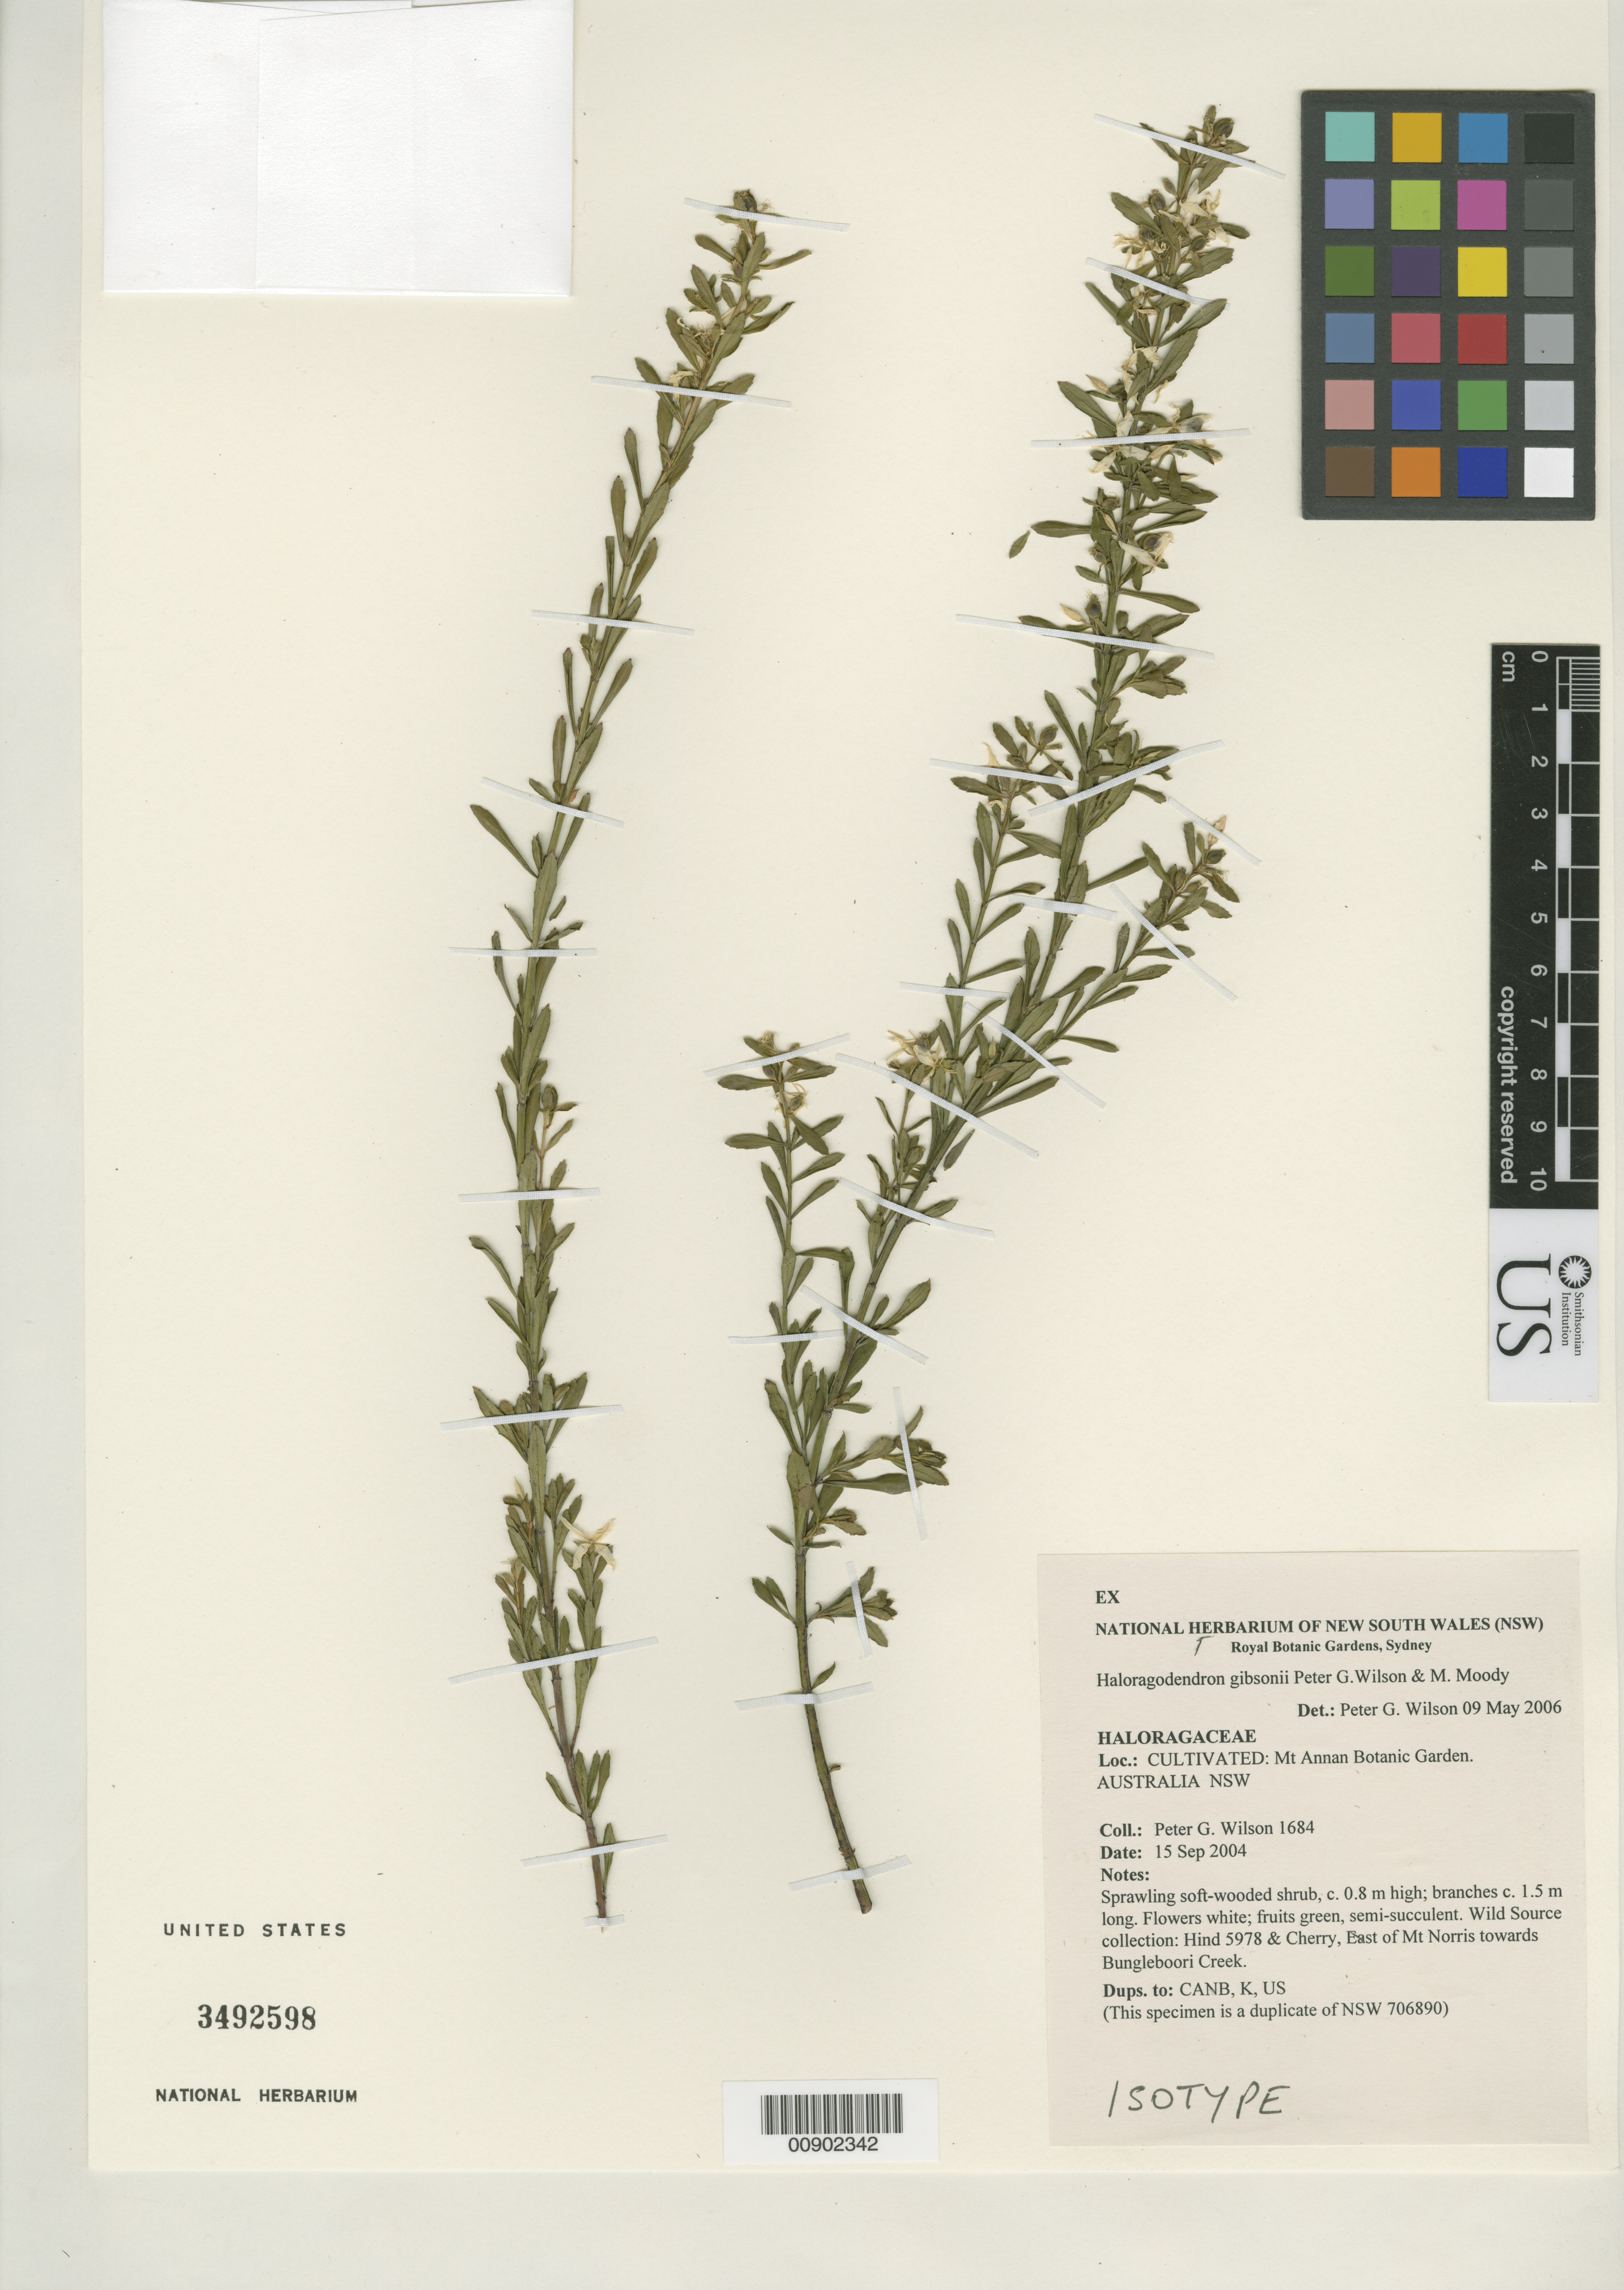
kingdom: Plantae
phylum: Tracheophyta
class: Magnoliopsida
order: Saxifragales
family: Haloragaceae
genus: Haloragodendron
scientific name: Haloragodendron gibsonii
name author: Paul G. Wilson & Moody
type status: Isotype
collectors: P. G. Wilson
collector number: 1684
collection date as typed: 15 Sep 2004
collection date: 2004-09-15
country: Australia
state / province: New South Wales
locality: Cultivated at Mt. Annan Botanic Garden.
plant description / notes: Wild source collection: Hind 5978 & Cherry, East of Mt. Norris towards Bungleboori Creek [Australia].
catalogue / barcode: US 3492598